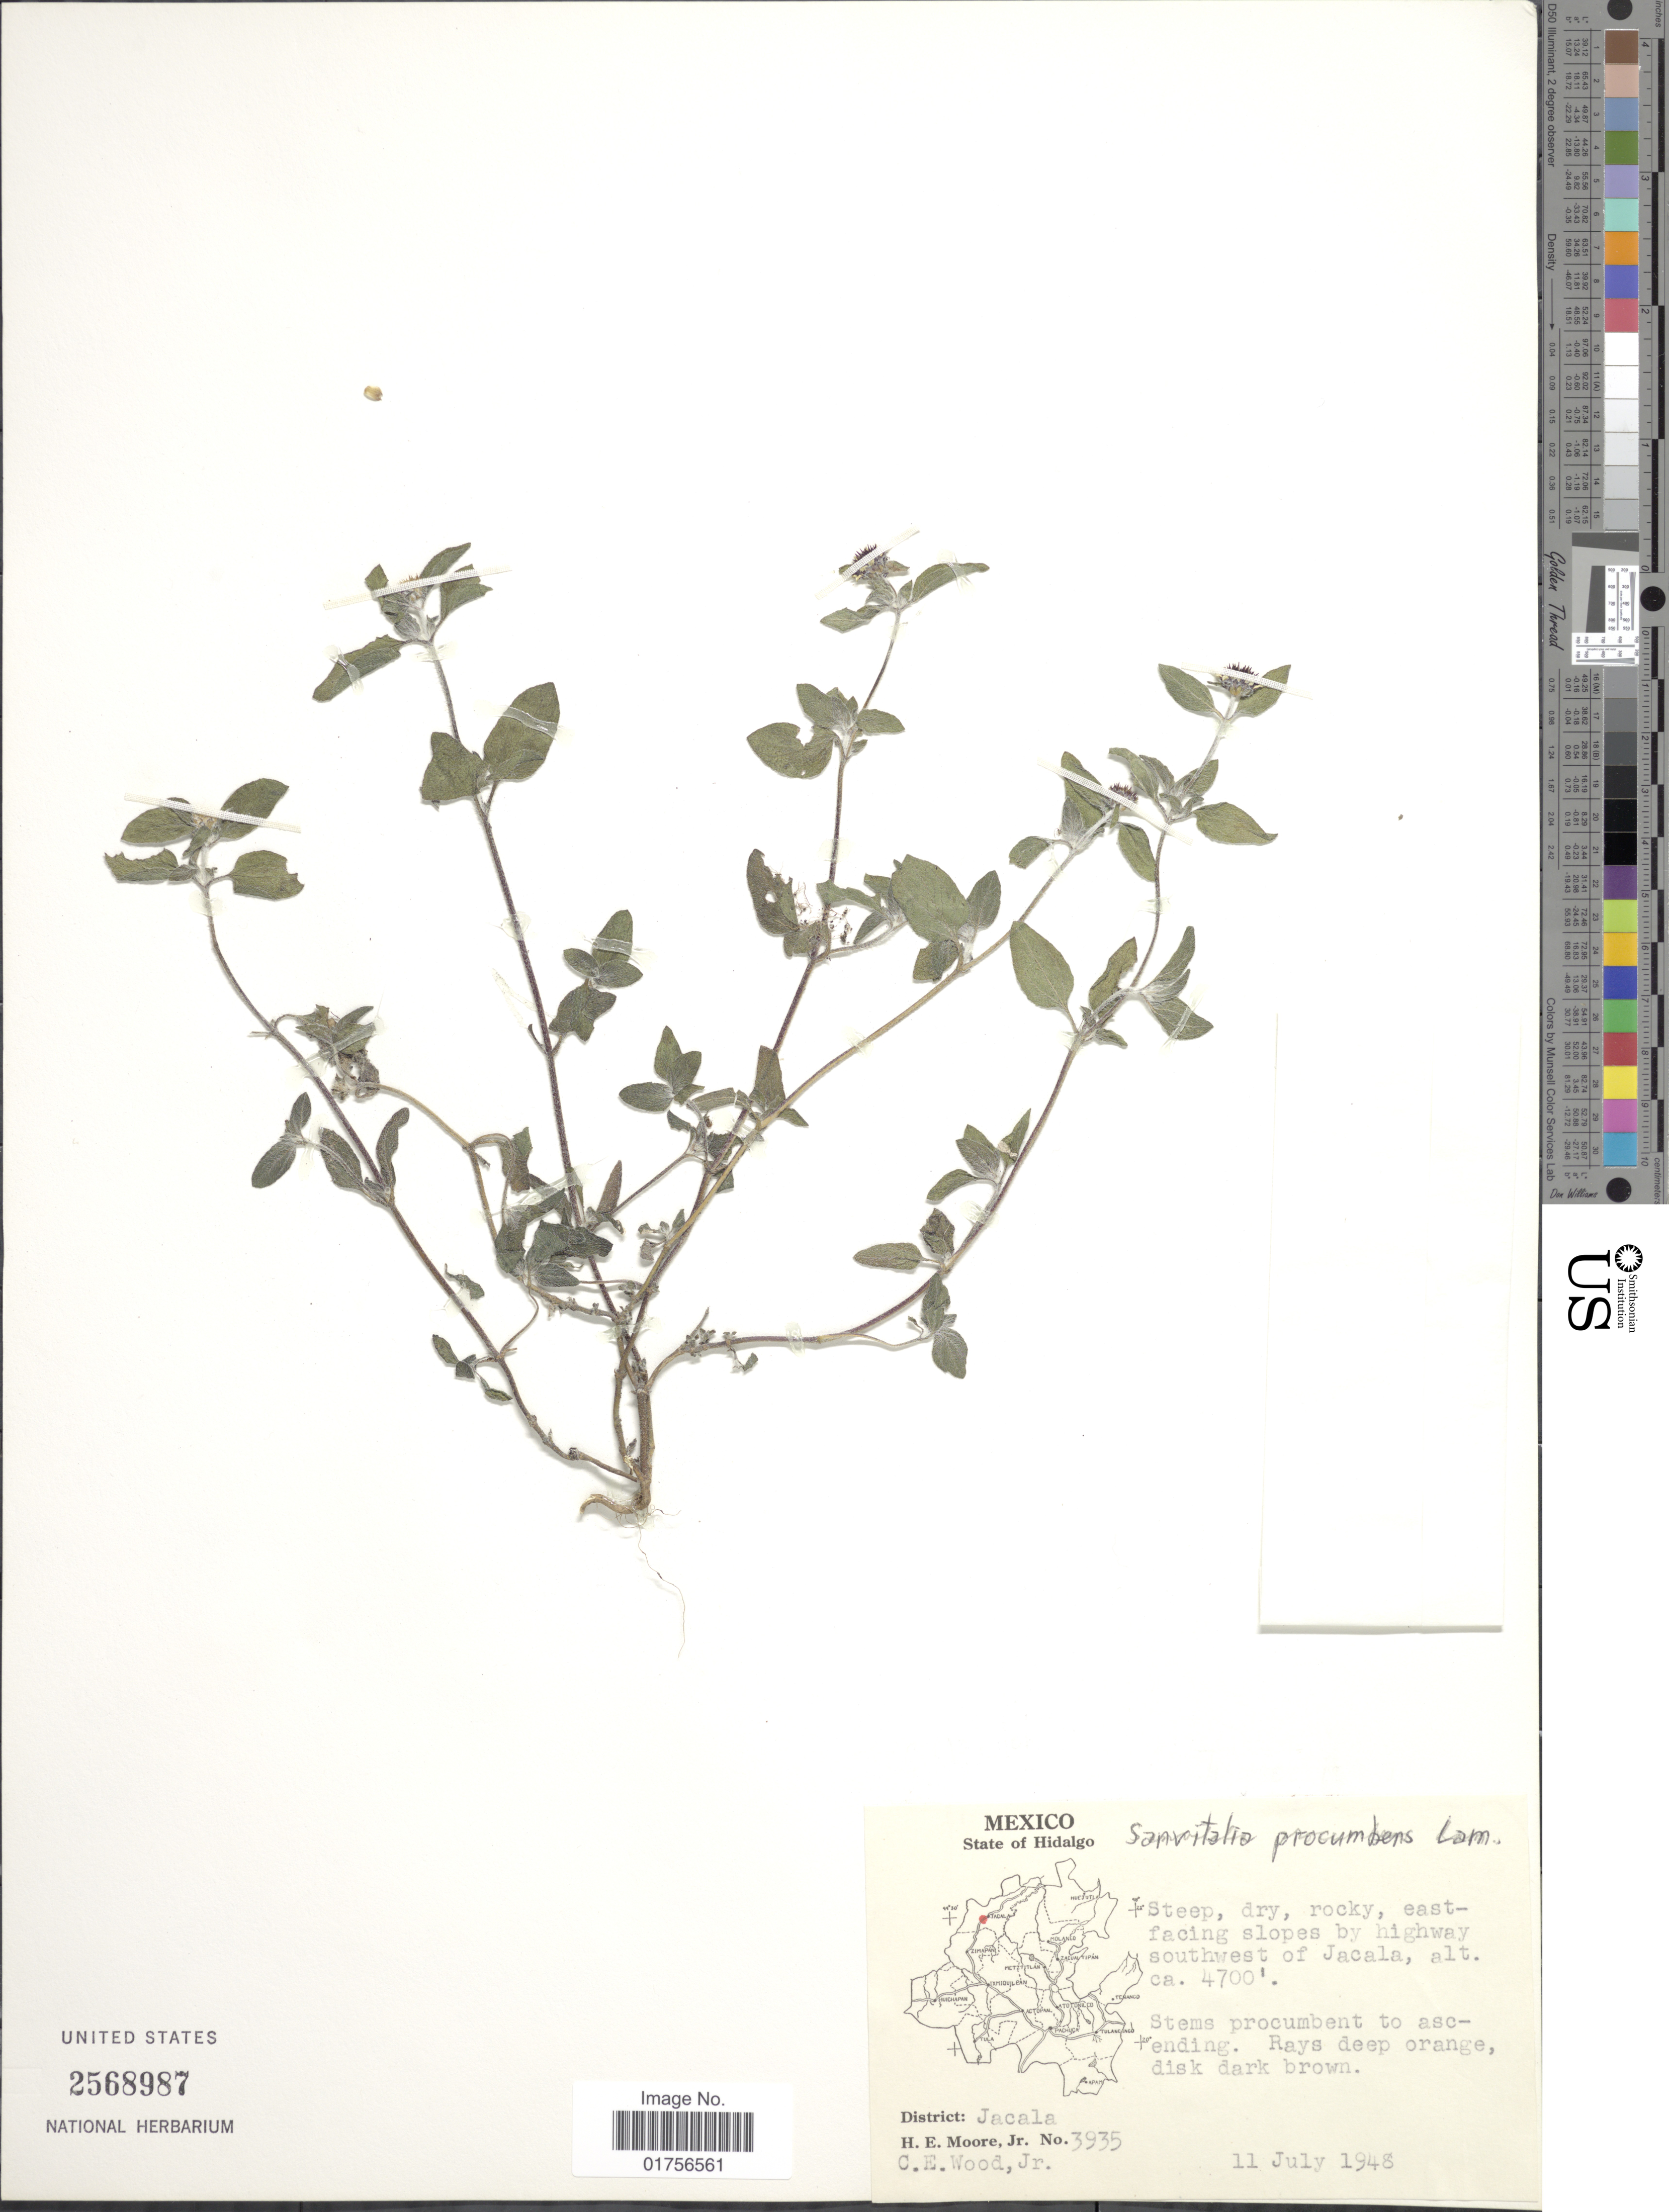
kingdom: Plantae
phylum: Tracheophyta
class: Magnoliopsida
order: Asterales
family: Asteraceae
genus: Sanvitalia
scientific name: Sanvitalia procumbens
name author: Lam.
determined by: Skibicki, Samuel V.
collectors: H. Moore & C. Wood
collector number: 3935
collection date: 1948-07-11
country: Mexico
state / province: Hidalgo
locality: State of Hidalgo, east-facing slopes by highway southwest of Jacala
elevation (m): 1433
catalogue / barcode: US 2568987